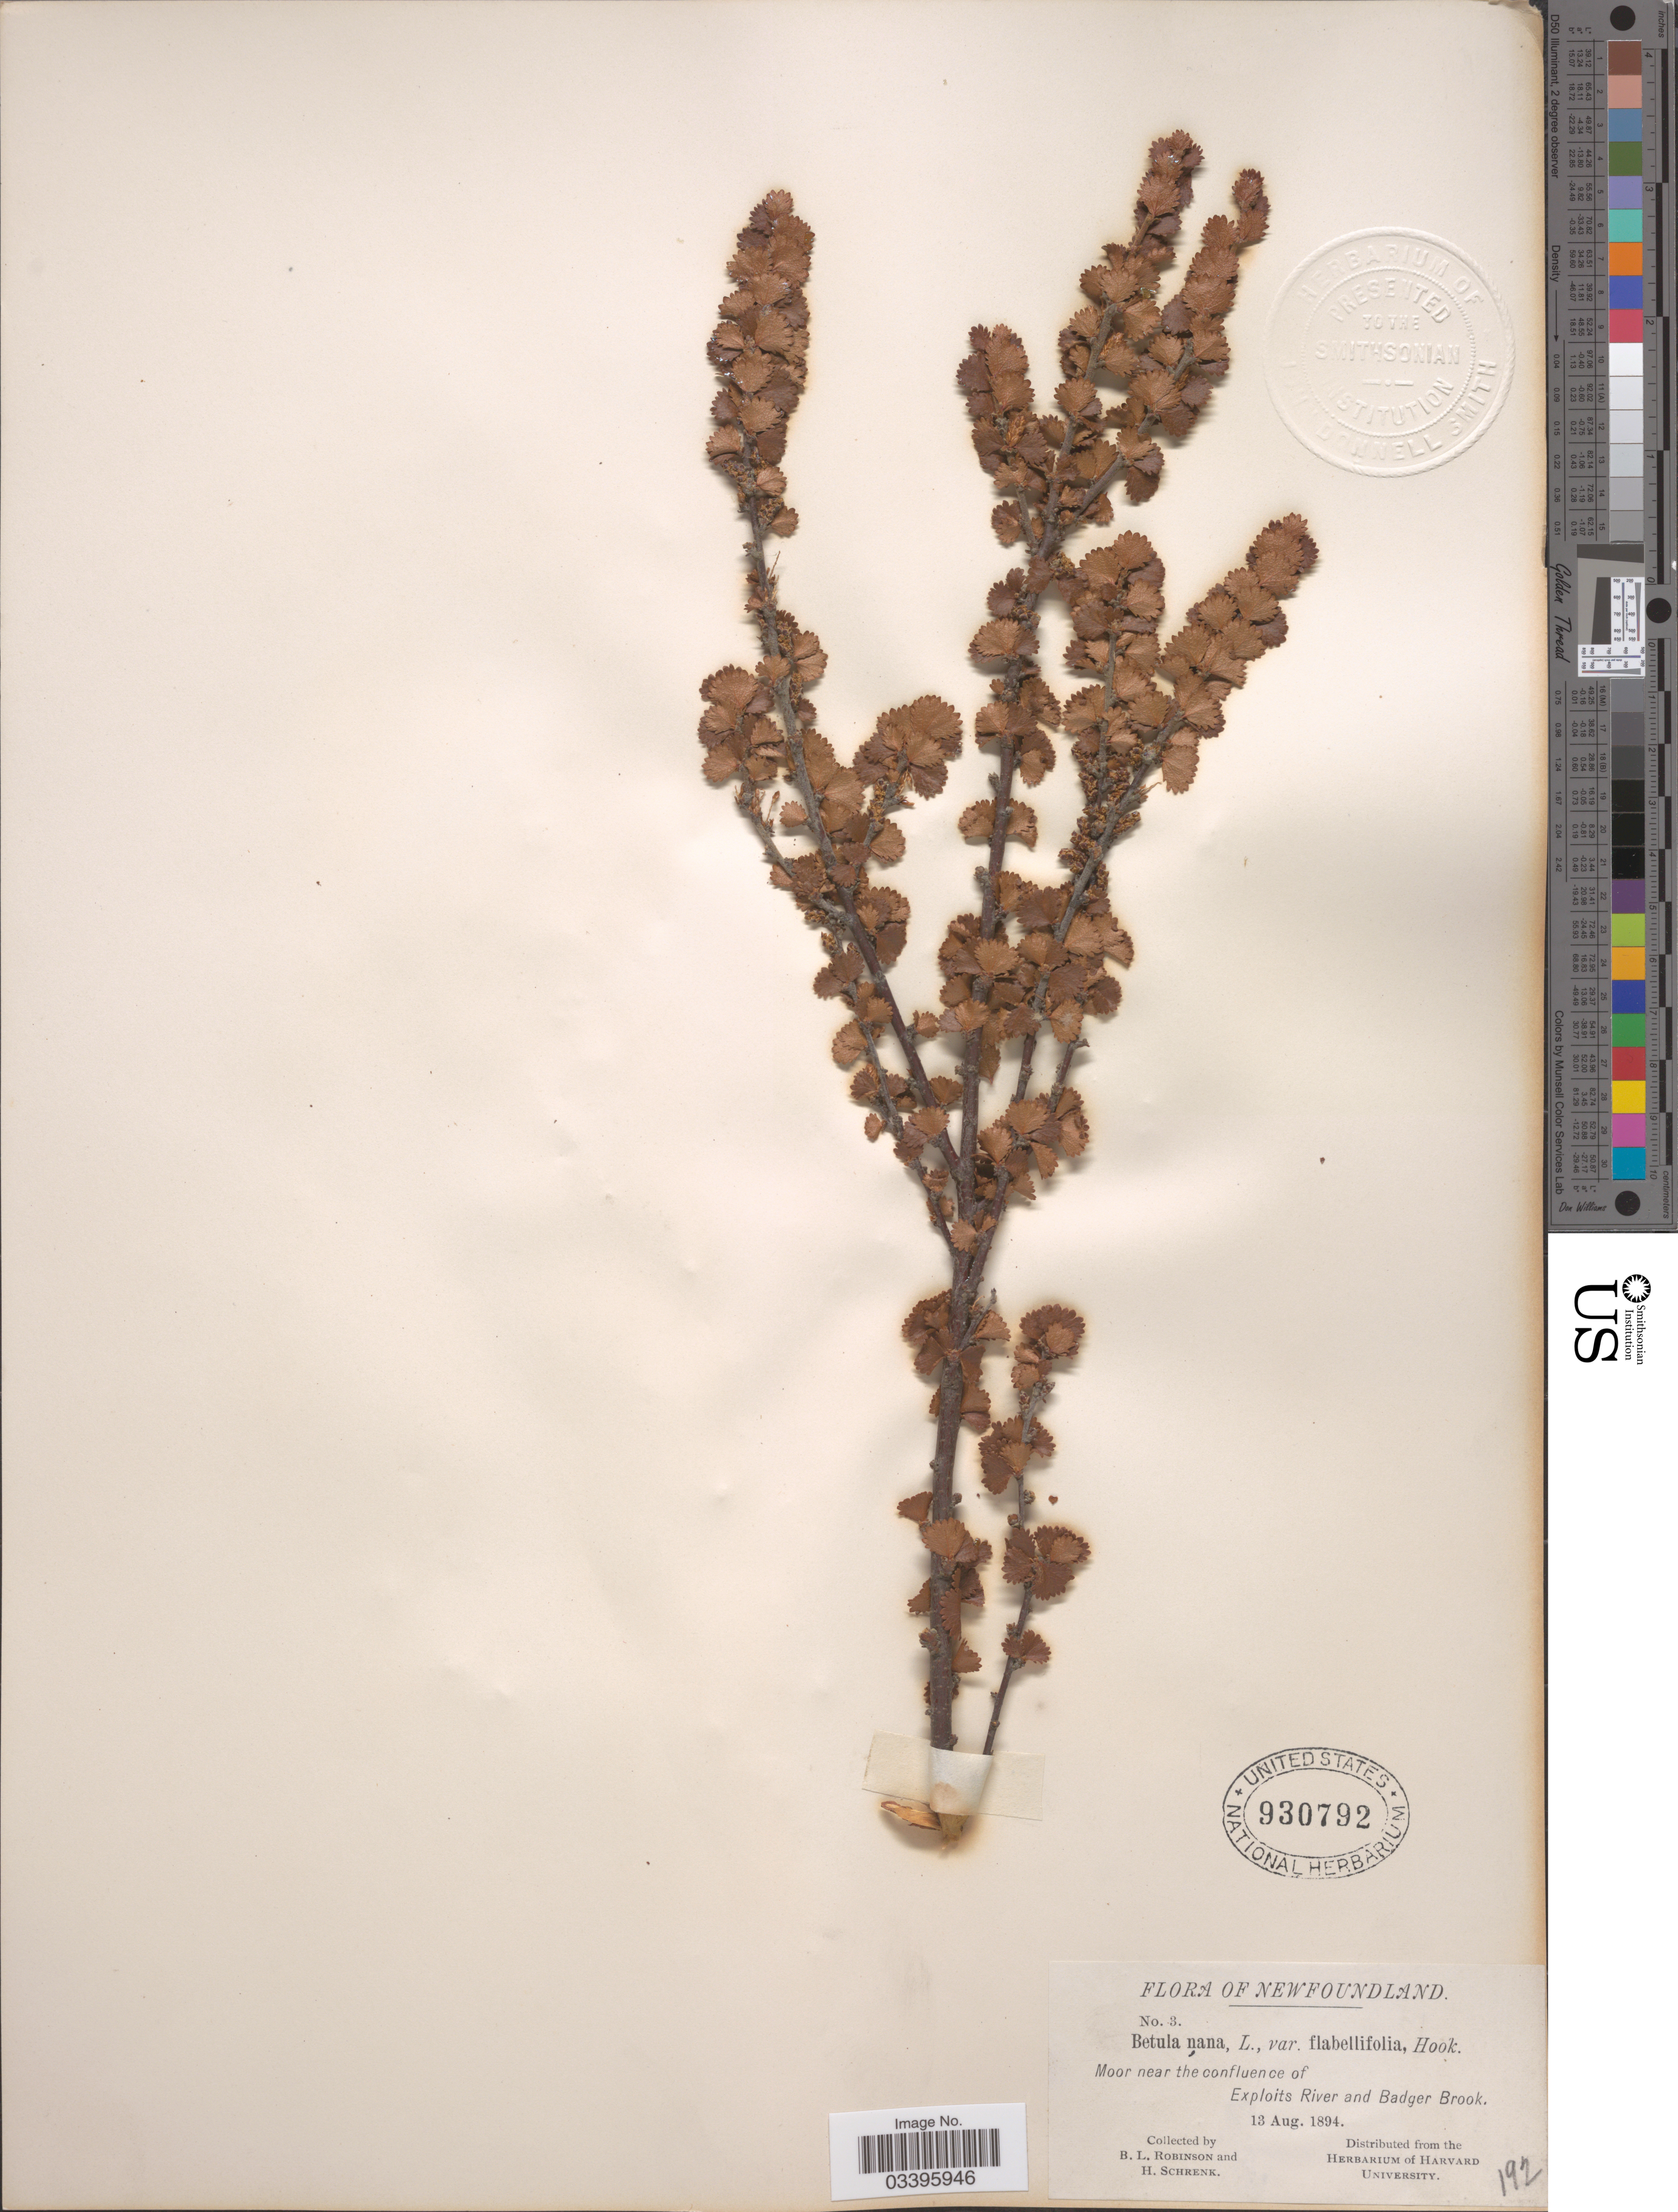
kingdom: Plantae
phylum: Tracheophyta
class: Magnoliopsida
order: Fagales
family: Betulaceae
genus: Betula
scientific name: Betula michauxii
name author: Spach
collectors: B. L. Robinson & H. Schrenk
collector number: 3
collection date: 1894-08-13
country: Canada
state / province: Newfoundland and Labrador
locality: Moor near the confluence of Exploits River and Badger Brook.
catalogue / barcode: US 930792